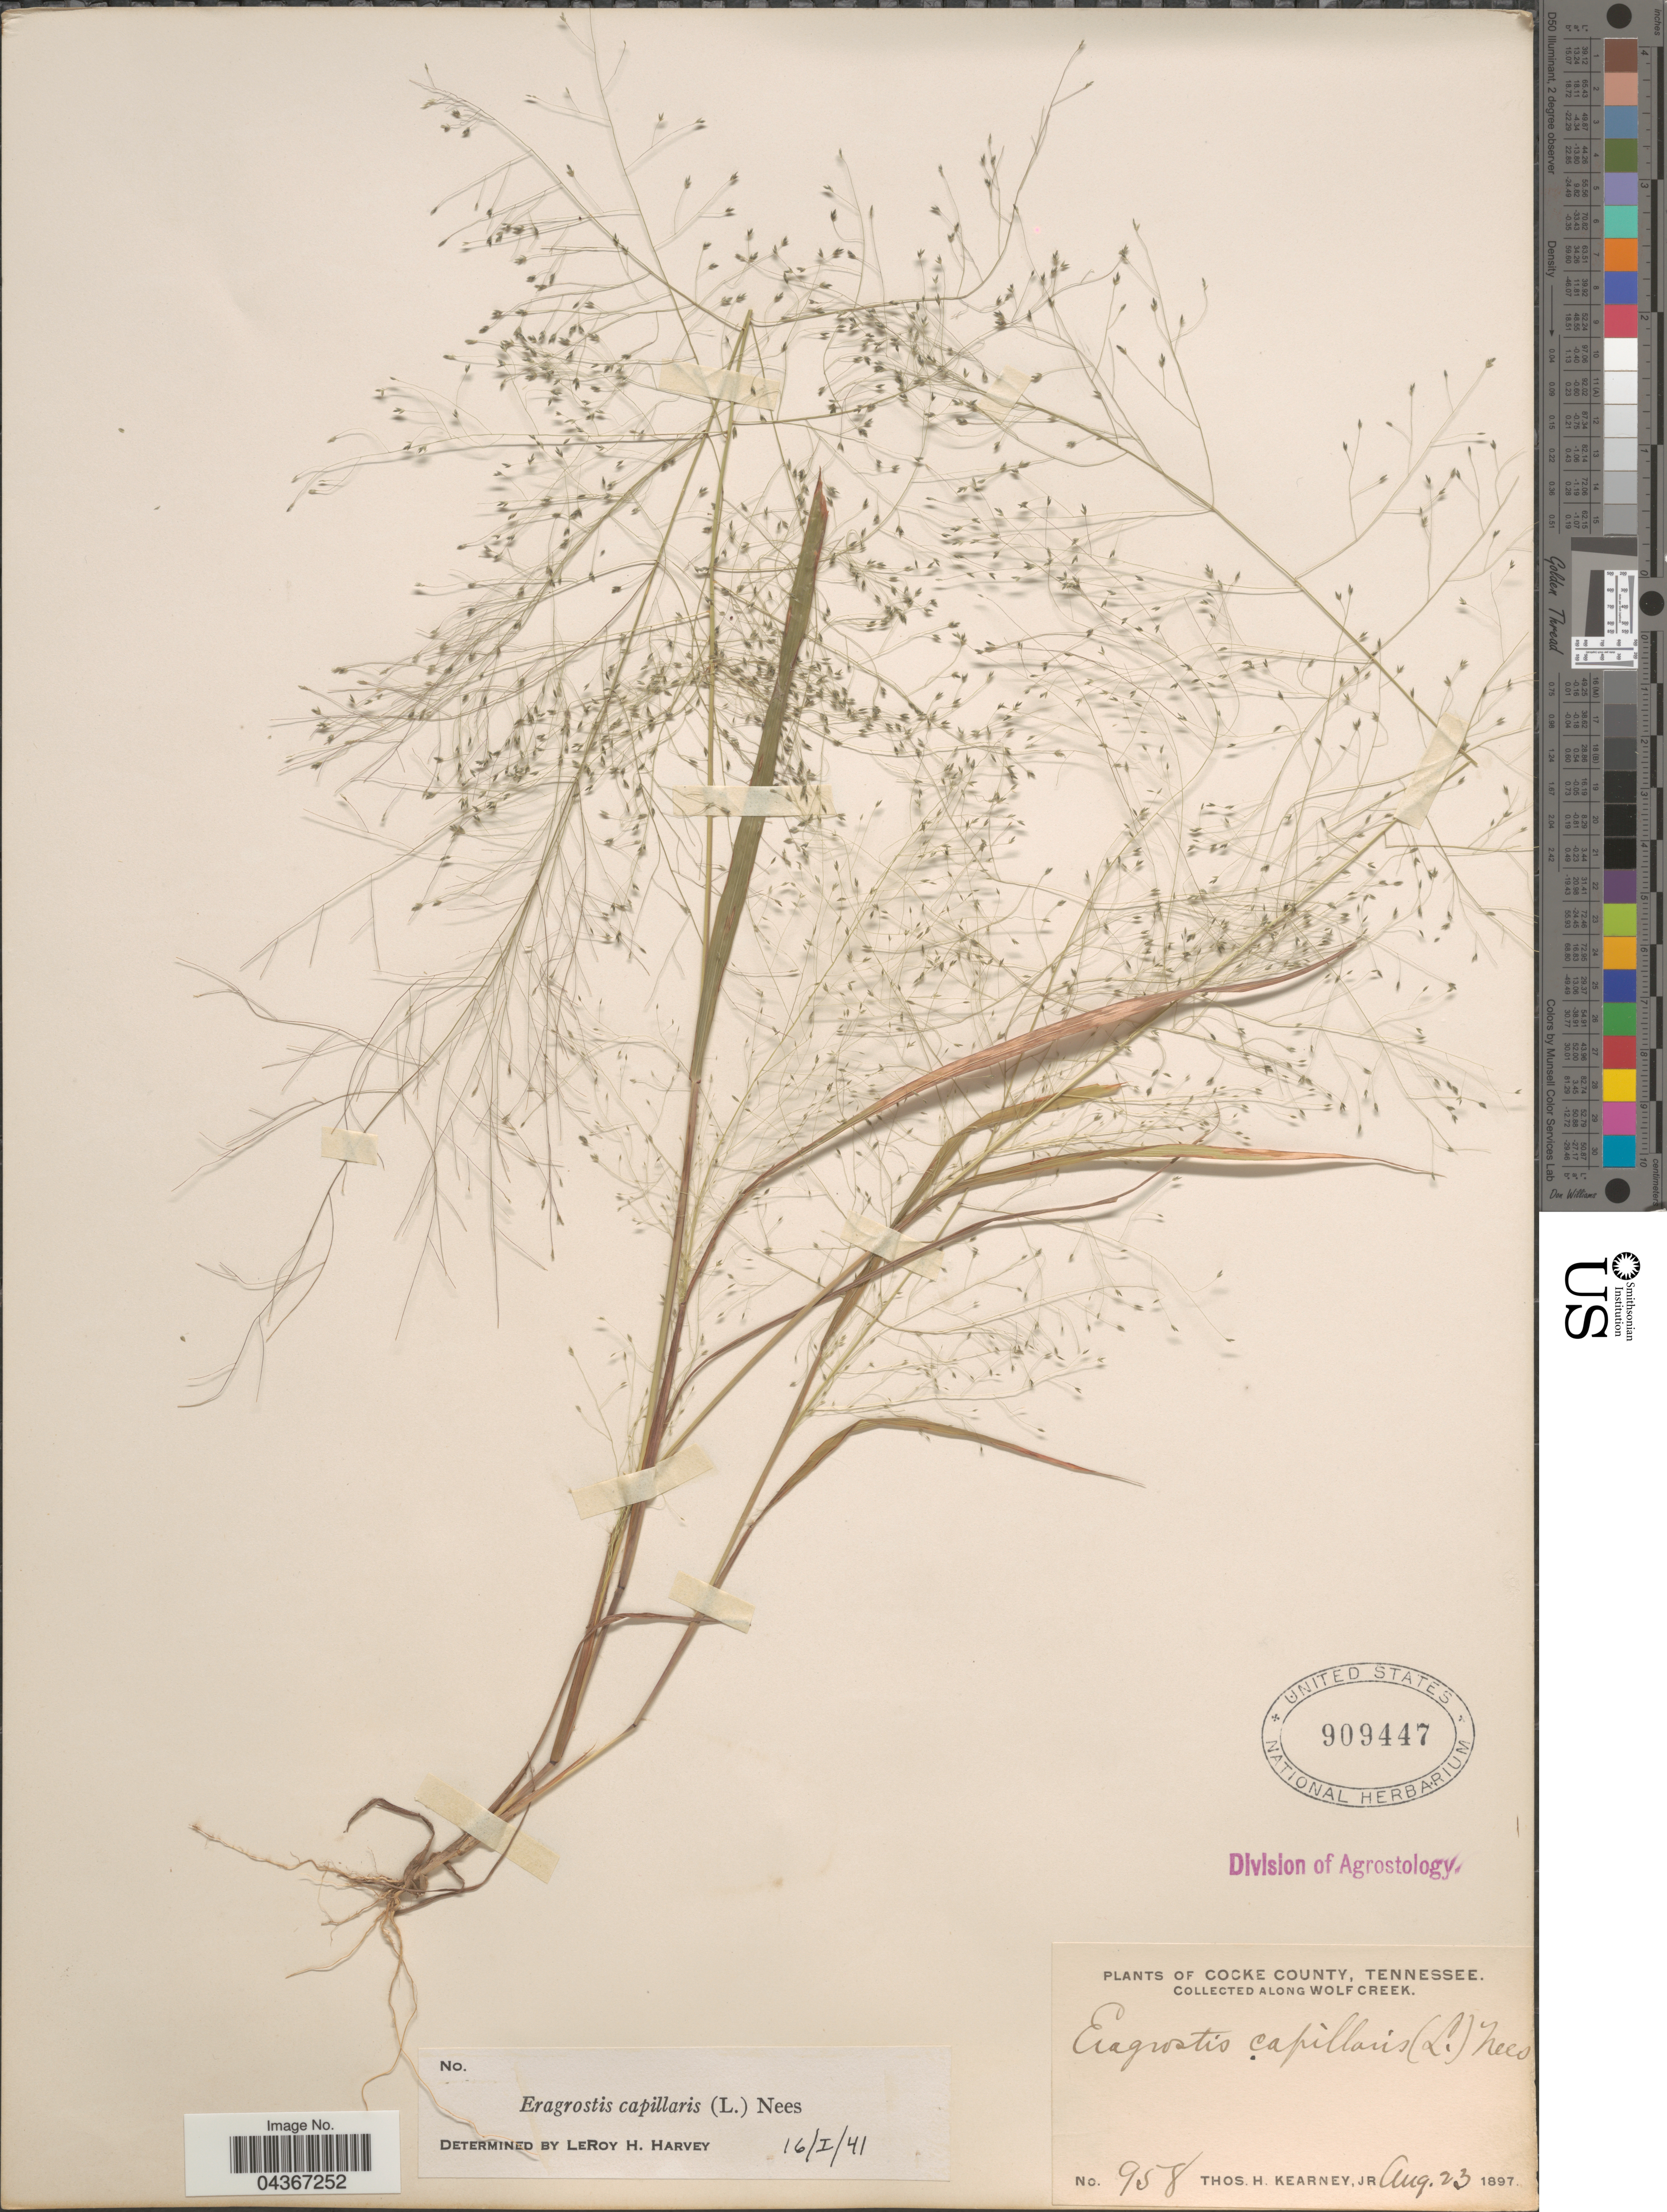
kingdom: Plantae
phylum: Tracheophyta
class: Liliopsida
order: Poales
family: Poaceae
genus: Eragrostis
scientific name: Eragrostis capillaris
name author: (L.) Nees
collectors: T. H. Kearney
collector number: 958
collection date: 1897-08-23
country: United States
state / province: Tennessee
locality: Cocke County. Along Wolf Creek.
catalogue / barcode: US 909447